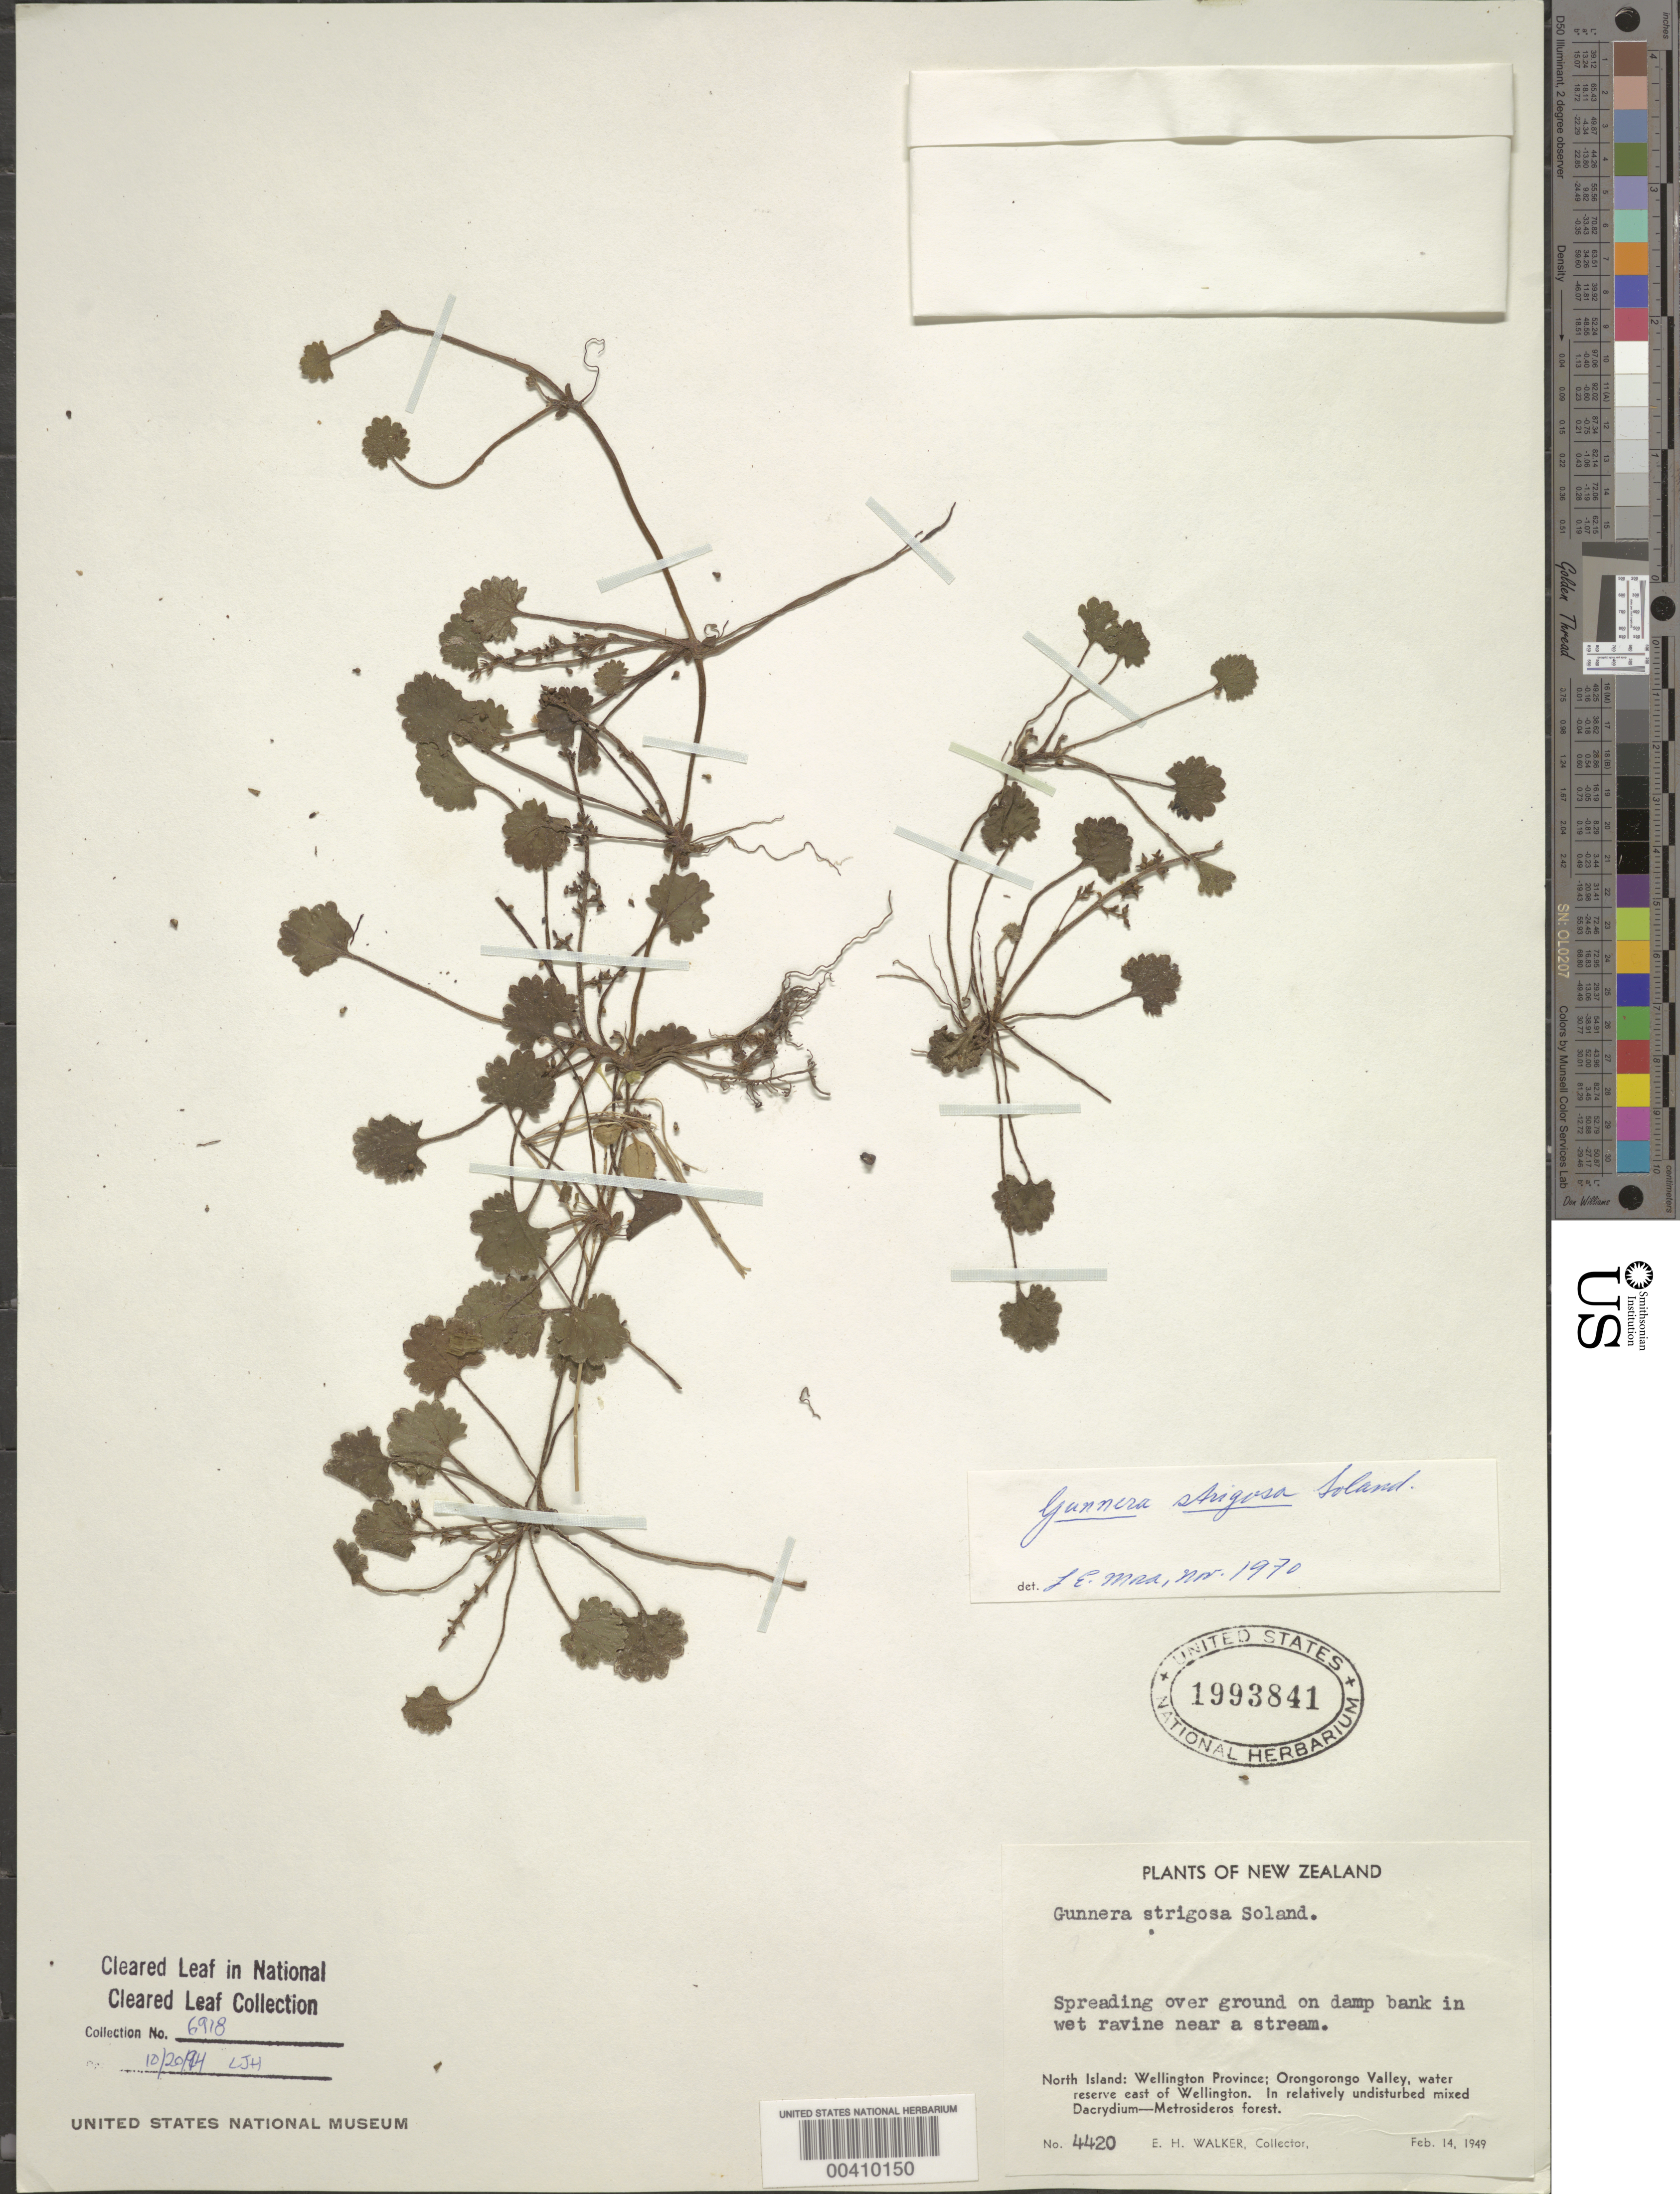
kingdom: Plantae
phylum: Tracheophyta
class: Magnoliopsida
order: Gunnerales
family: Gunneraceae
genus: Gunnera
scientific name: Gunnera strigosa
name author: Sol.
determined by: Mora-Osejo, L. E.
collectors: E. H. Walker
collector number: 4420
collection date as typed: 14 Feb 1949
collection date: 1949-02-14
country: New Zealand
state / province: Wellington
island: North Island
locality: Orongorongo Valley, water reserve E of Wellington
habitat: On damp bank in wet ravine near a stream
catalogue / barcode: US 1993841